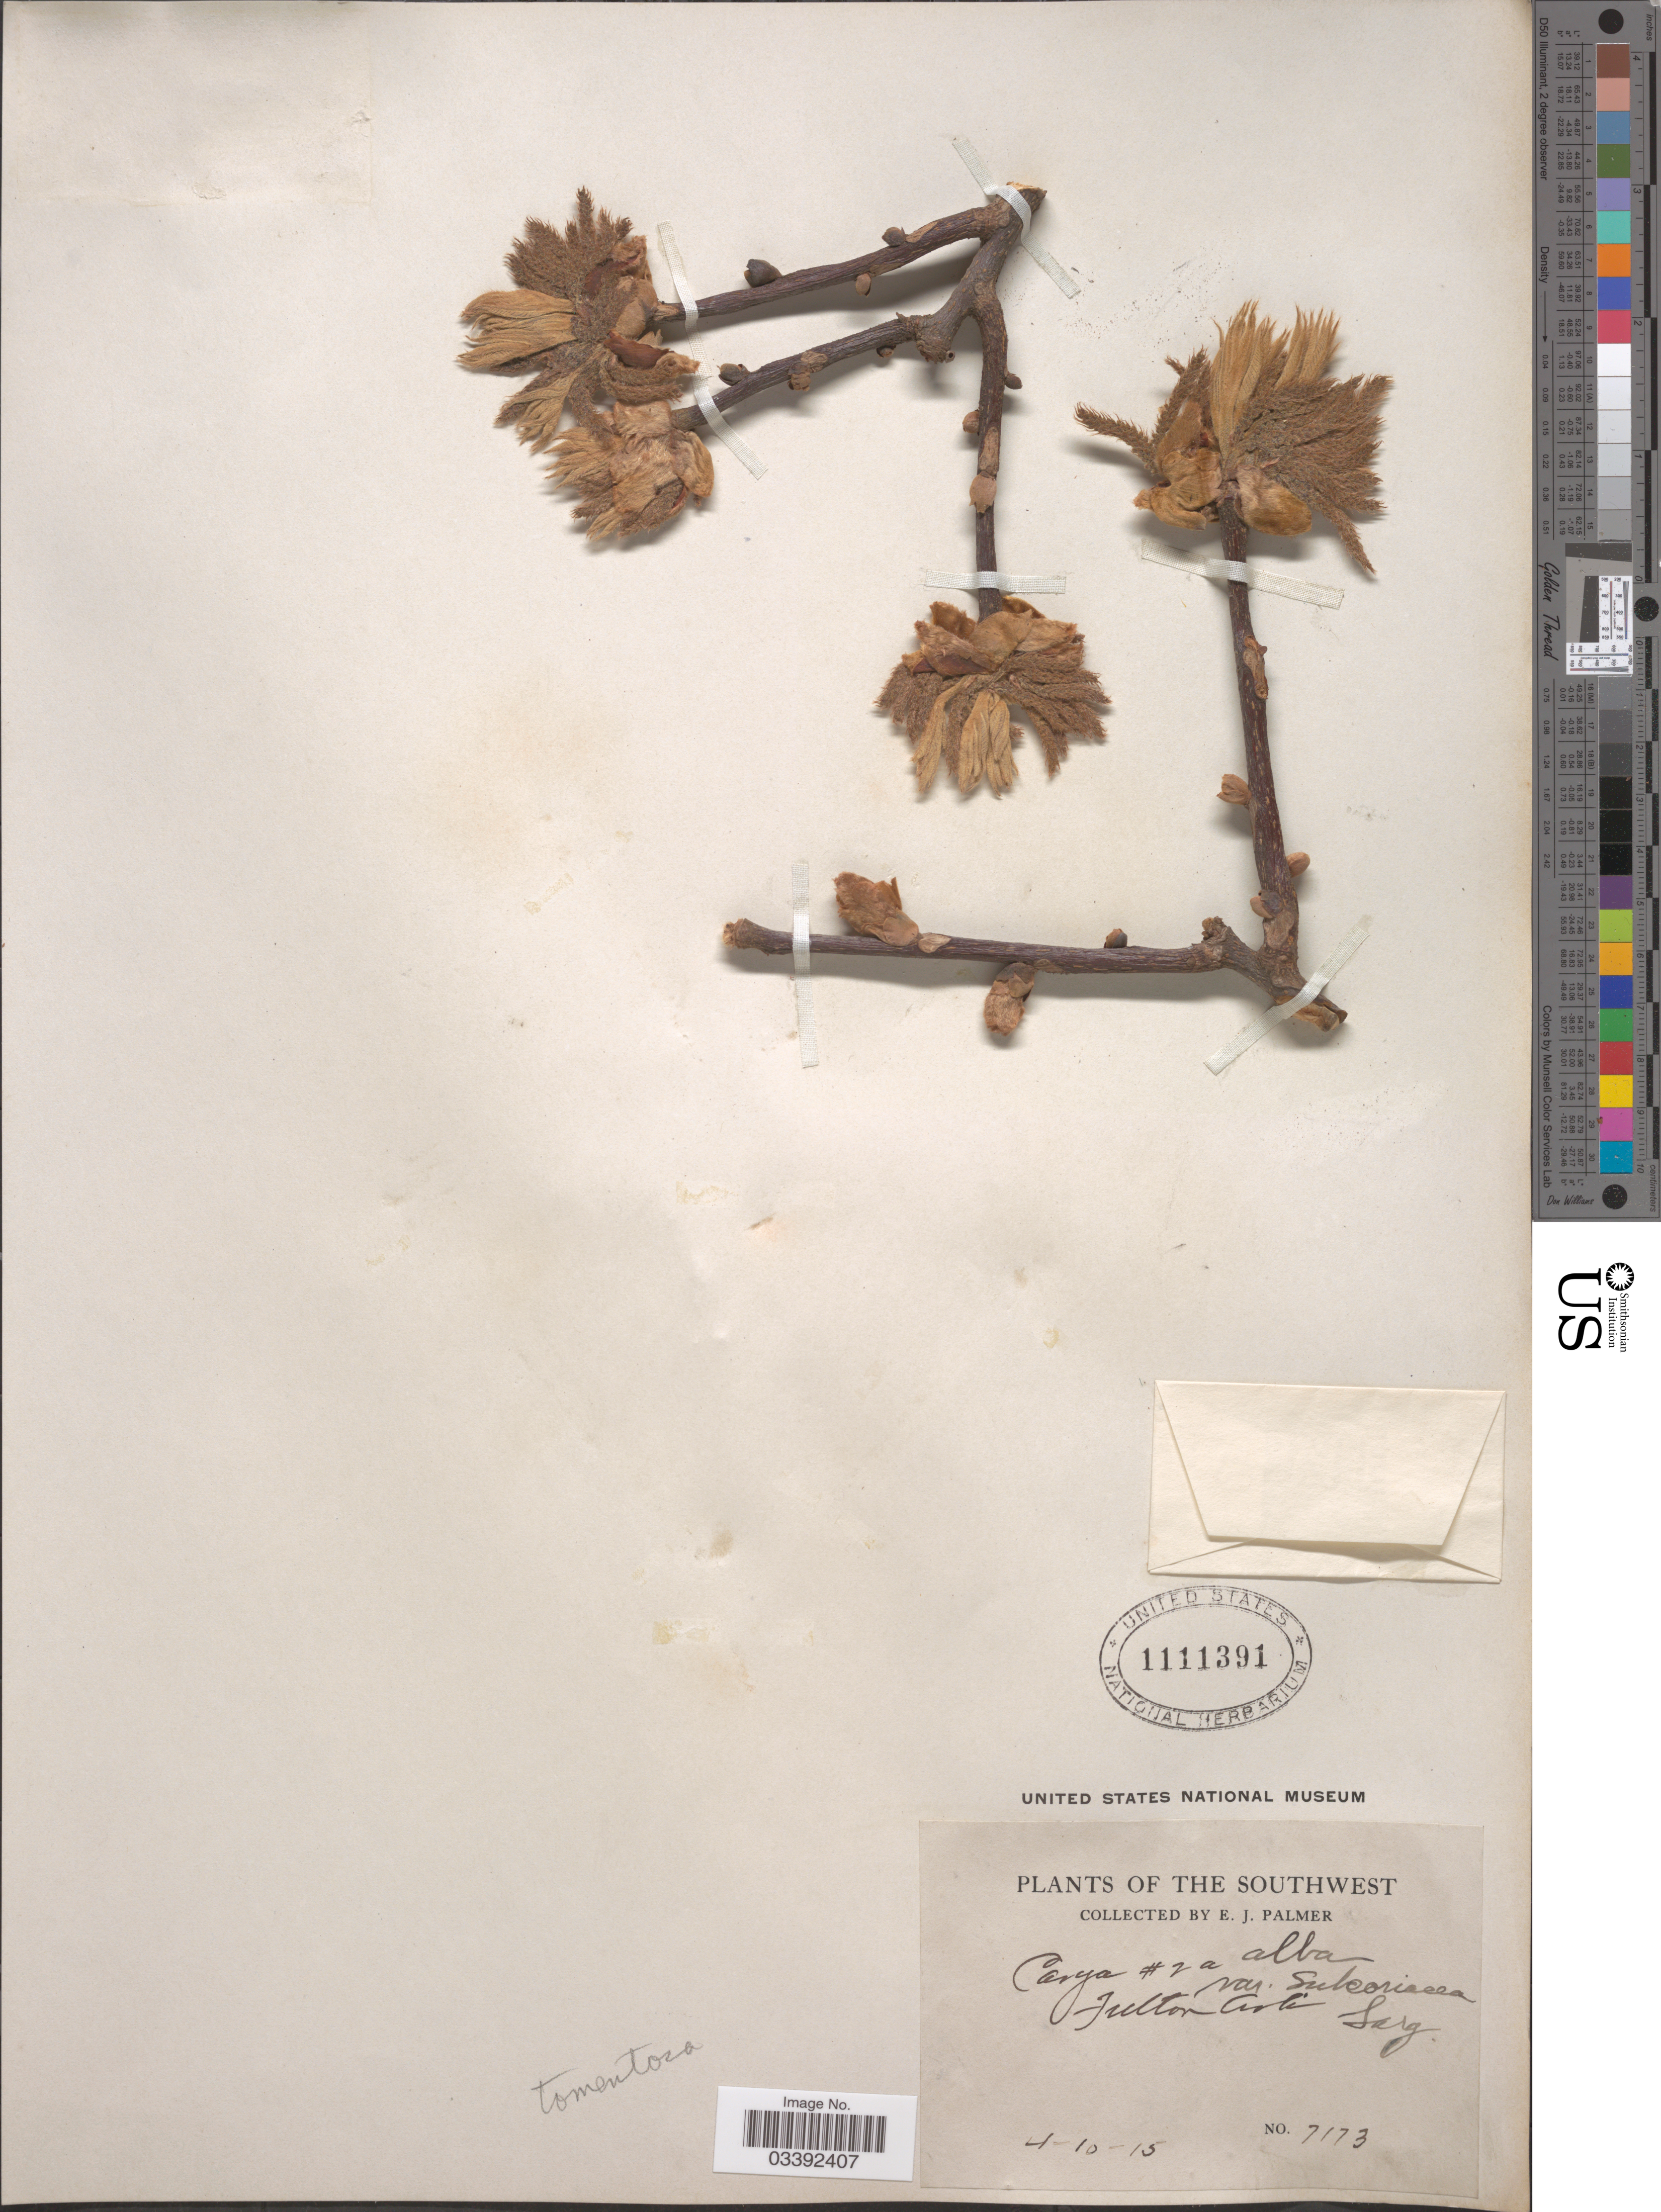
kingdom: Plantae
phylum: Tracheophyta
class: Magnoliopsida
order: Fagales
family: Juglandaceae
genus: Carya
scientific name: Carya tomentosa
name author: (Lam.) Nutt.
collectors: E. J. Palmer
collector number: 7173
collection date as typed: Transcribed d/m/y: 10/4/15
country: United States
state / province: Arkansas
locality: The Southwest. Fulton.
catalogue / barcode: US 1111391